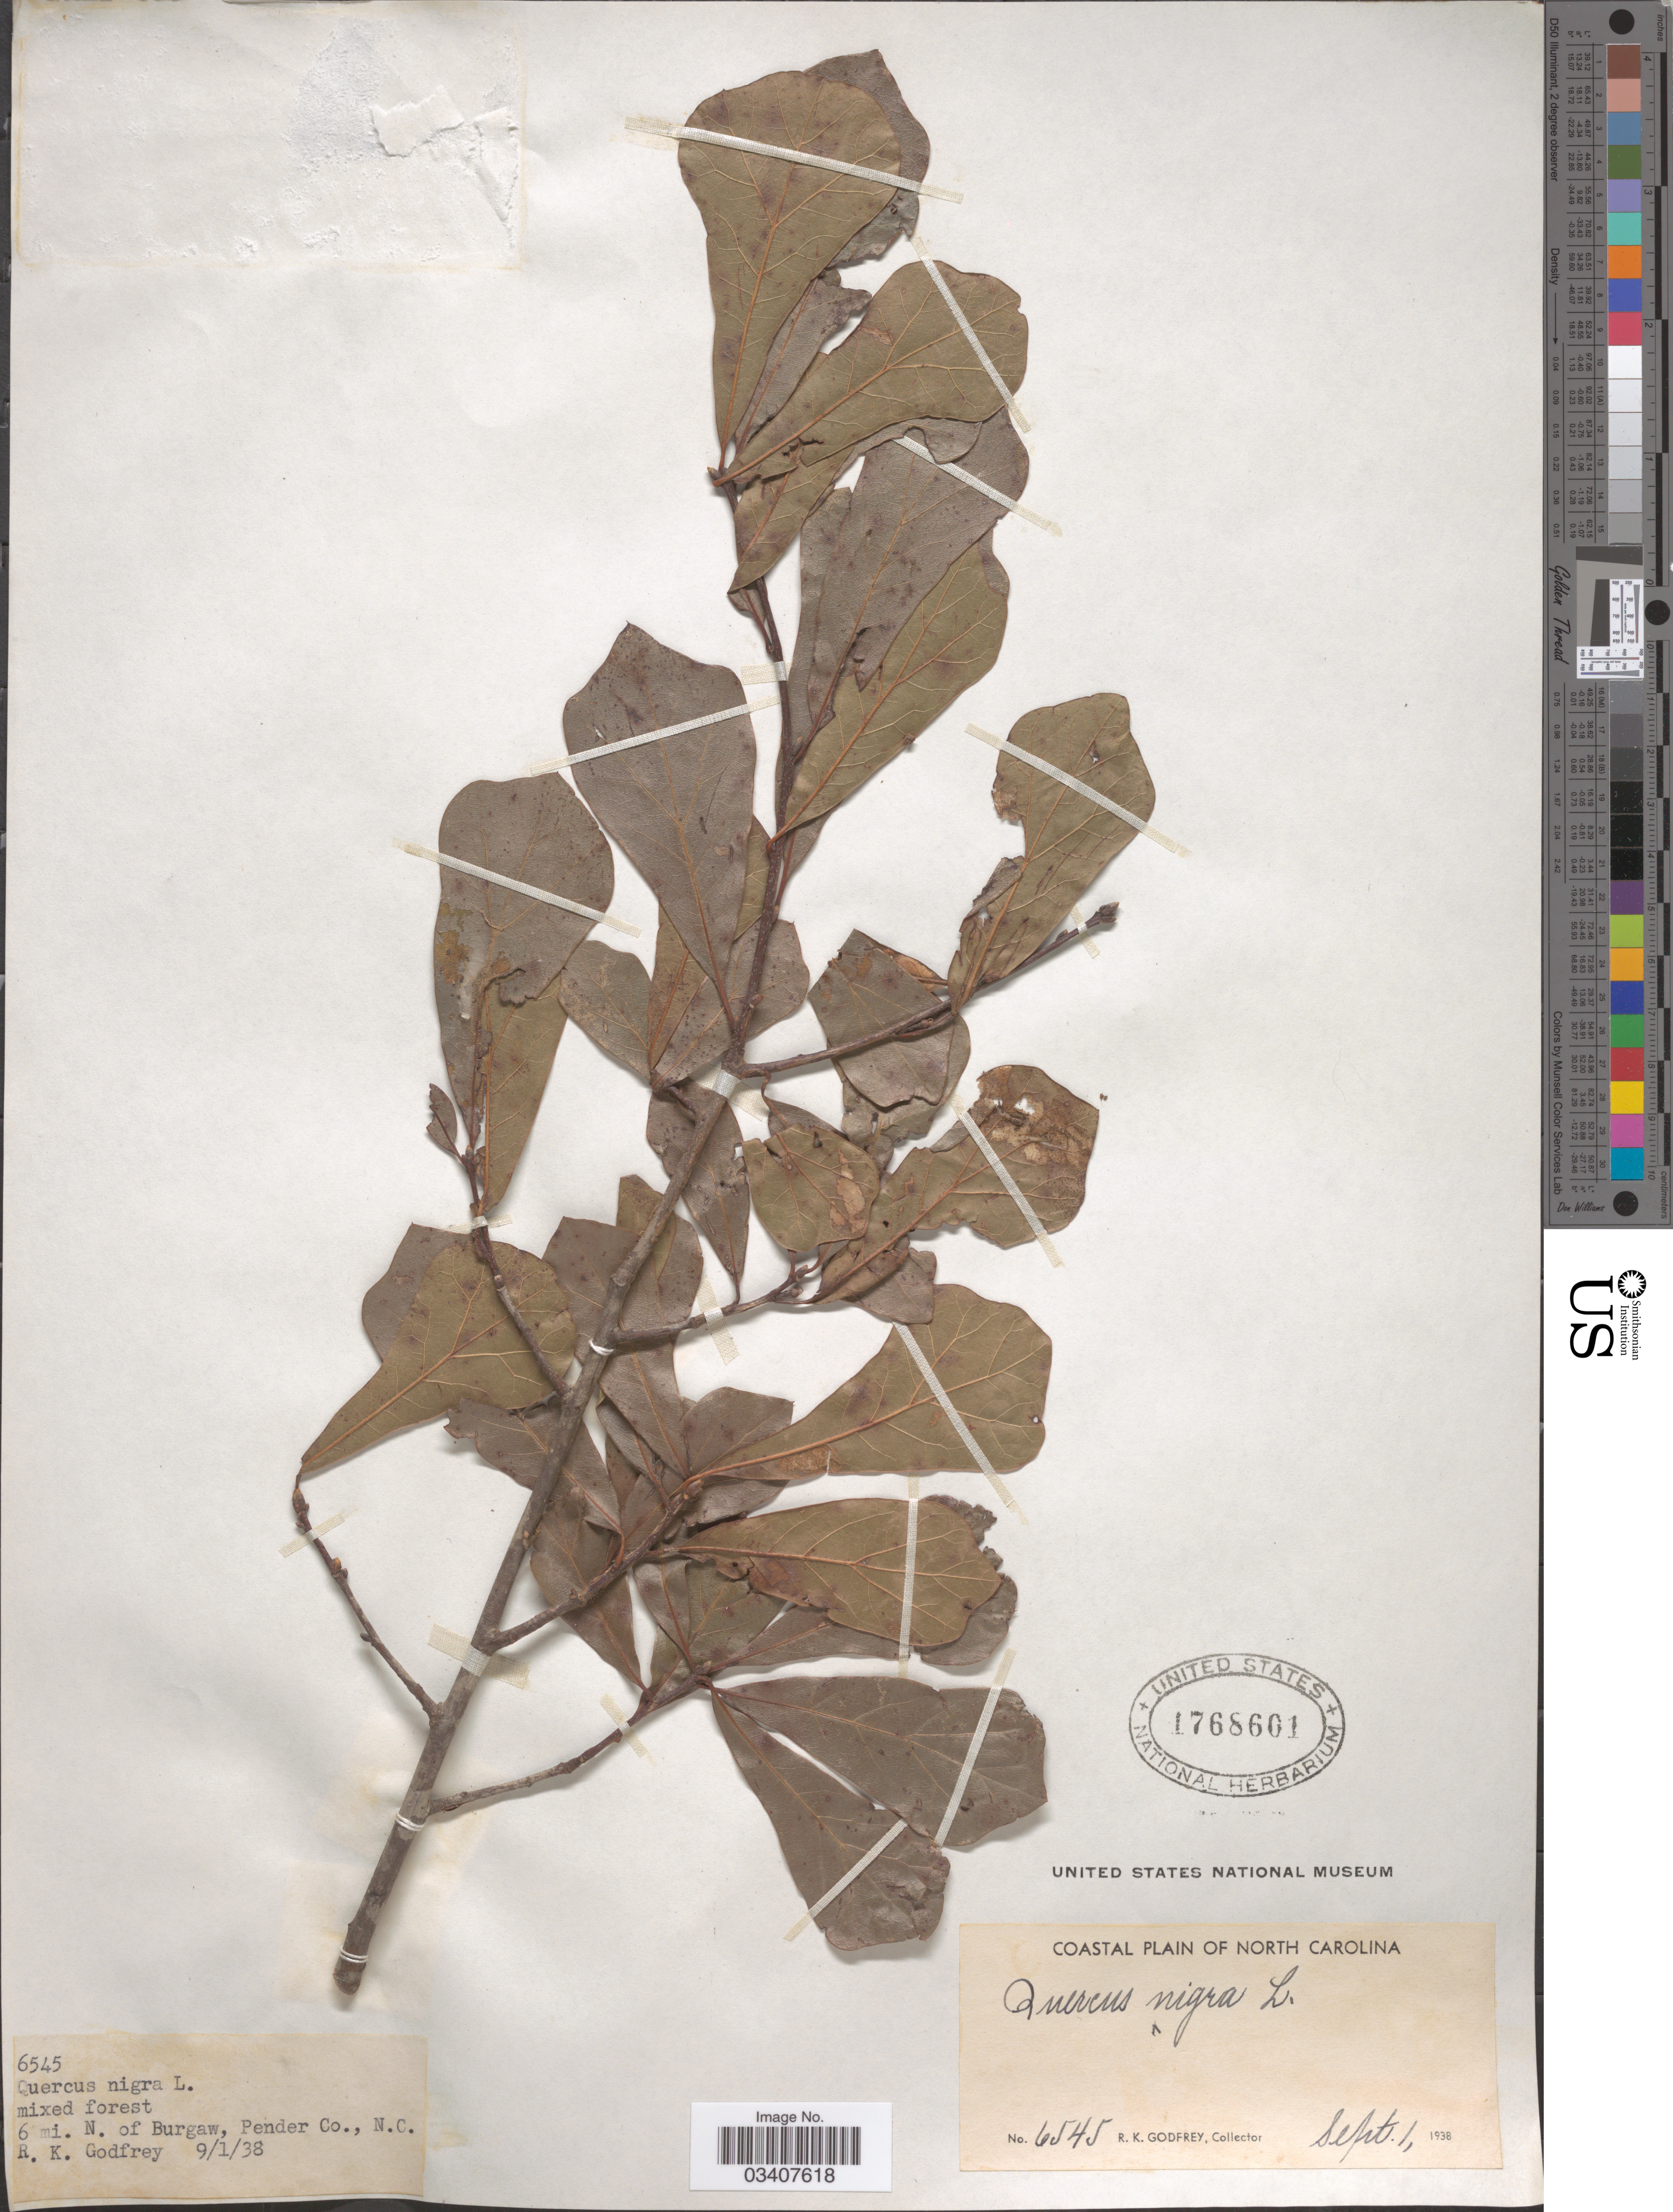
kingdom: Plantae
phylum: Tracheophyta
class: Magnoliopsida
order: Fagales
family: Fagaceae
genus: Quercus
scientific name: Quercus nigra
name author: L.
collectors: R. K. Godfrey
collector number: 6545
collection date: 1938-09-01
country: United States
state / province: North Carolina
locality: Coastal Plain of North Carolina. 6 mi. N. of Burgaw, Pender Co.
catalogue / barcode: US 1768601